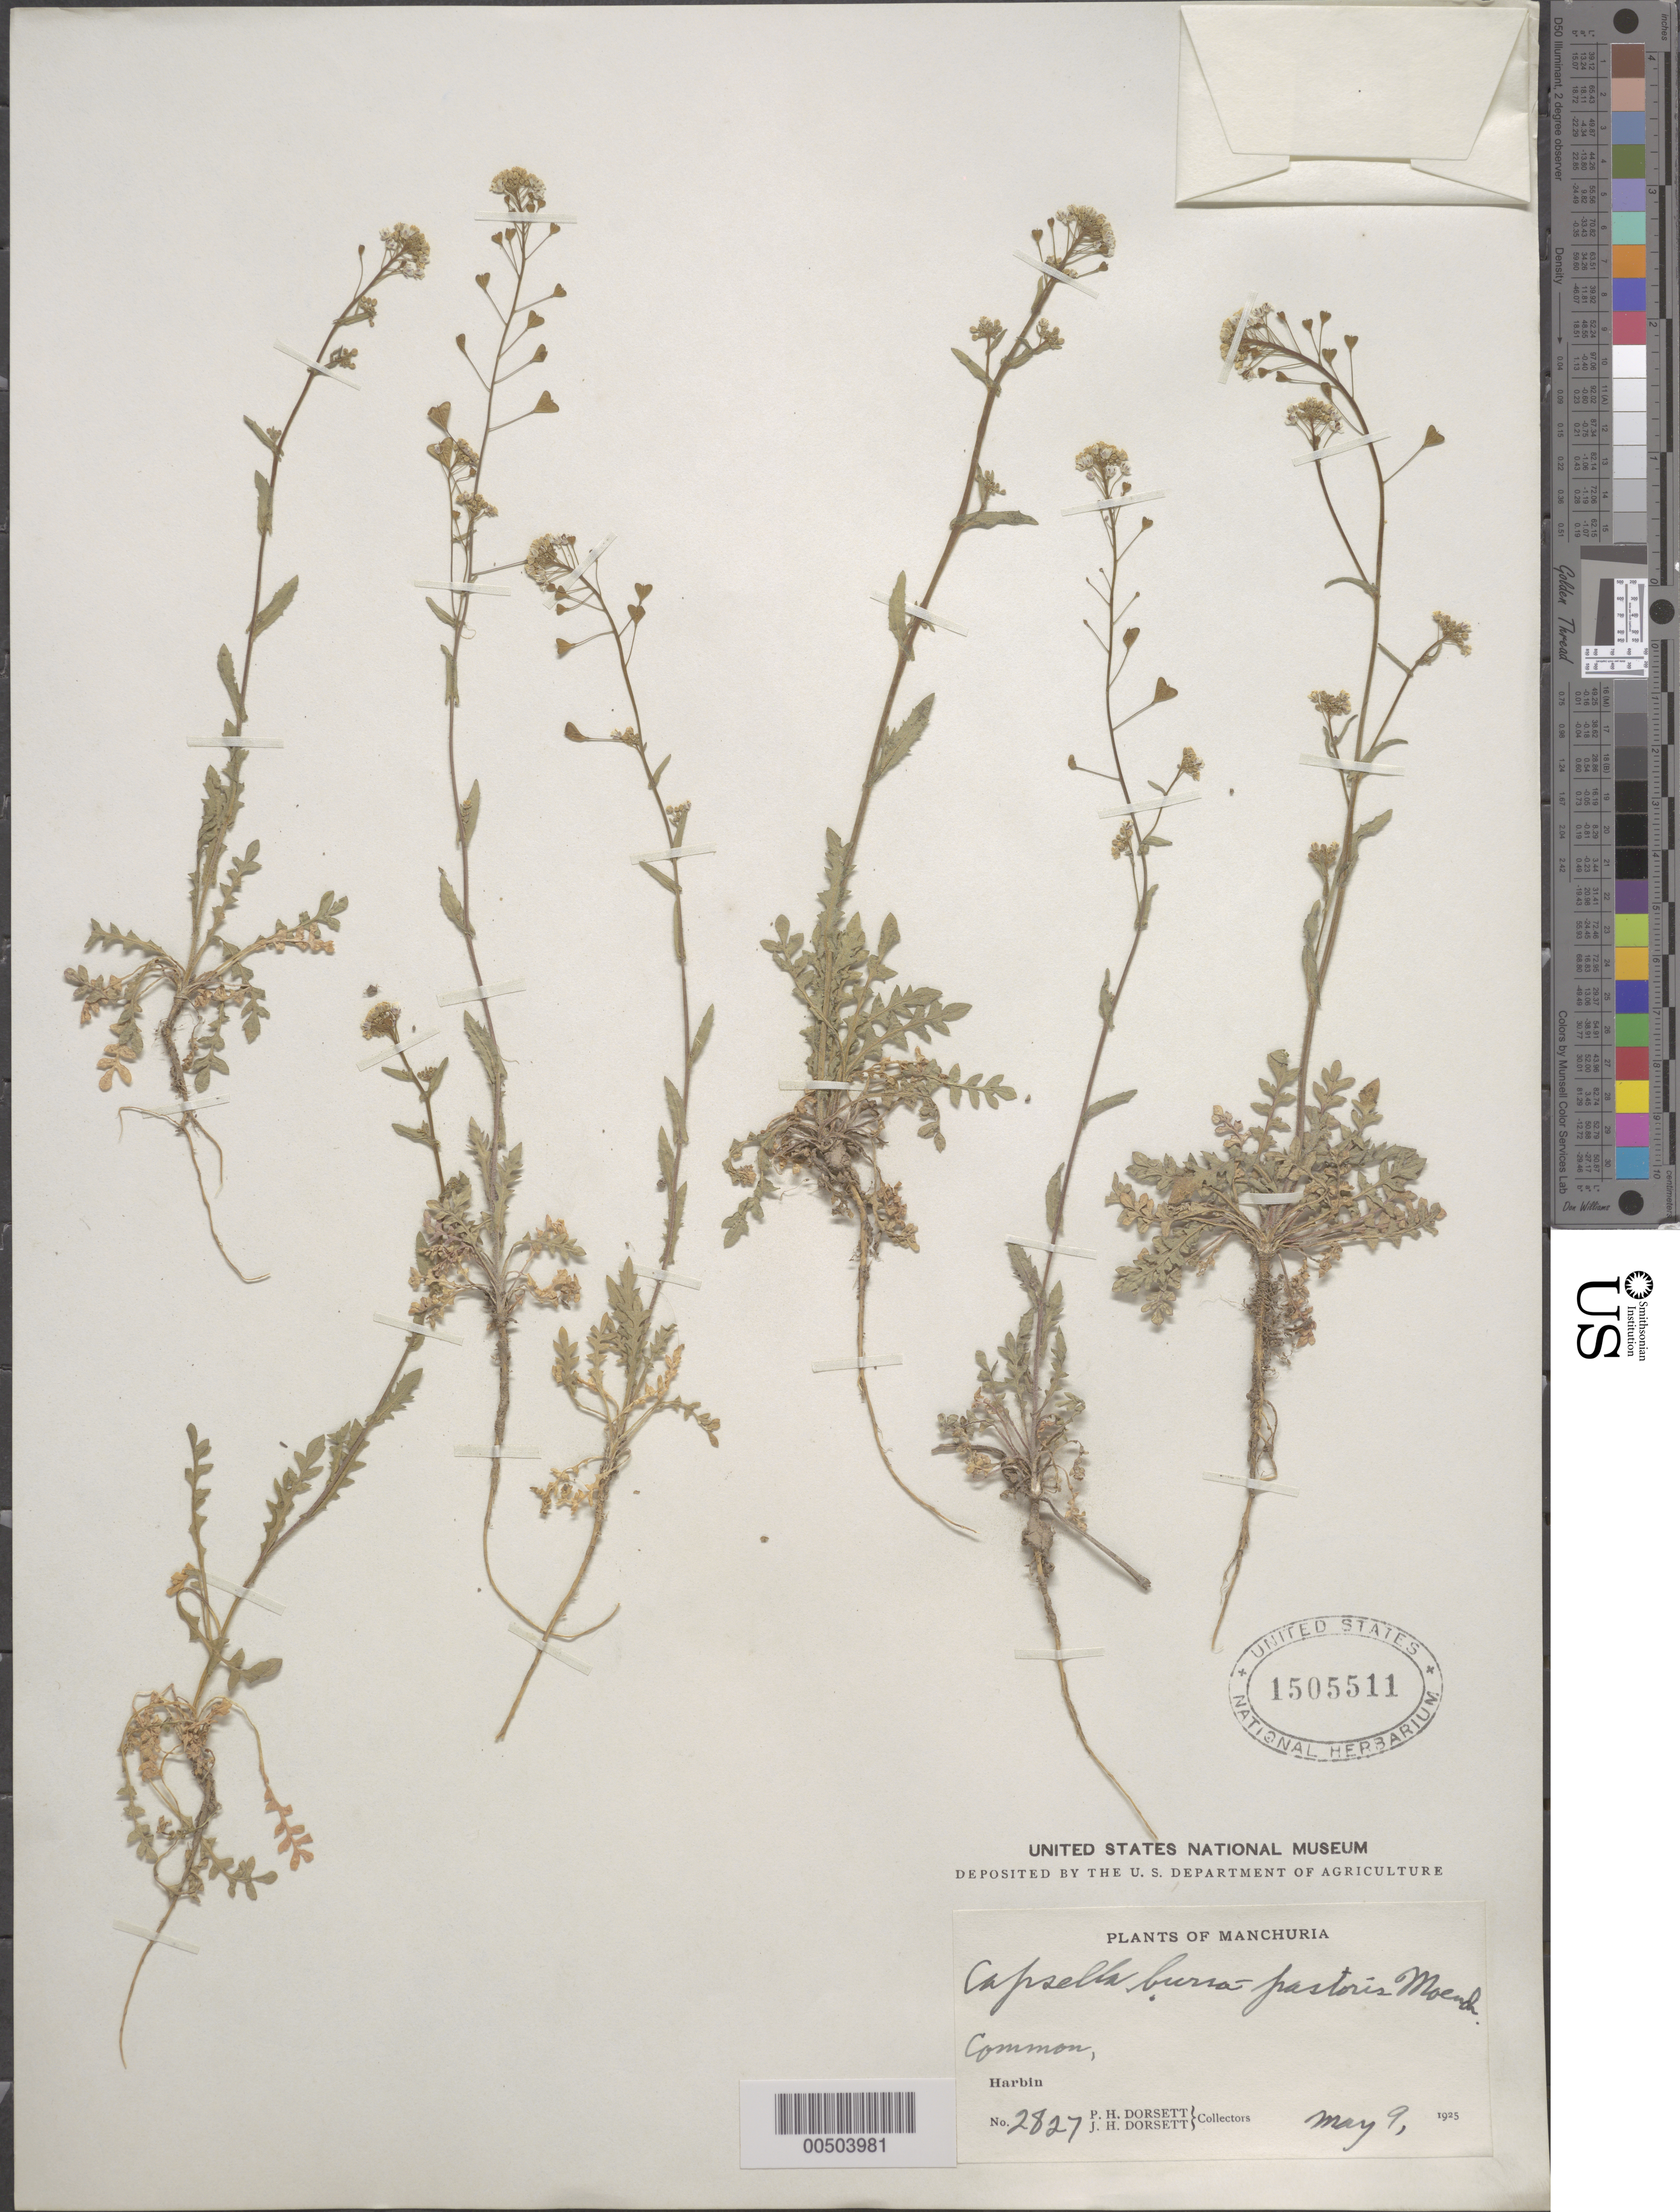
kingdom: Plantae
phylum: Tracheophyta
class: Magnoliopsida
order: Brassicales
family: Brassicaceae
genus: Capsella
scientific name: Capsella bursa-pastoris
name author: (L.) Medik.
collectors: P. H. Dorsett & J. Dorsett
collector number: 2827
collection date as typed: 09 May 1925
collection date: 1925-05-09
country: China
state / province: Heilongjiang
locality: Harbin; Manchuria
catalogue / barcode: US 1505511